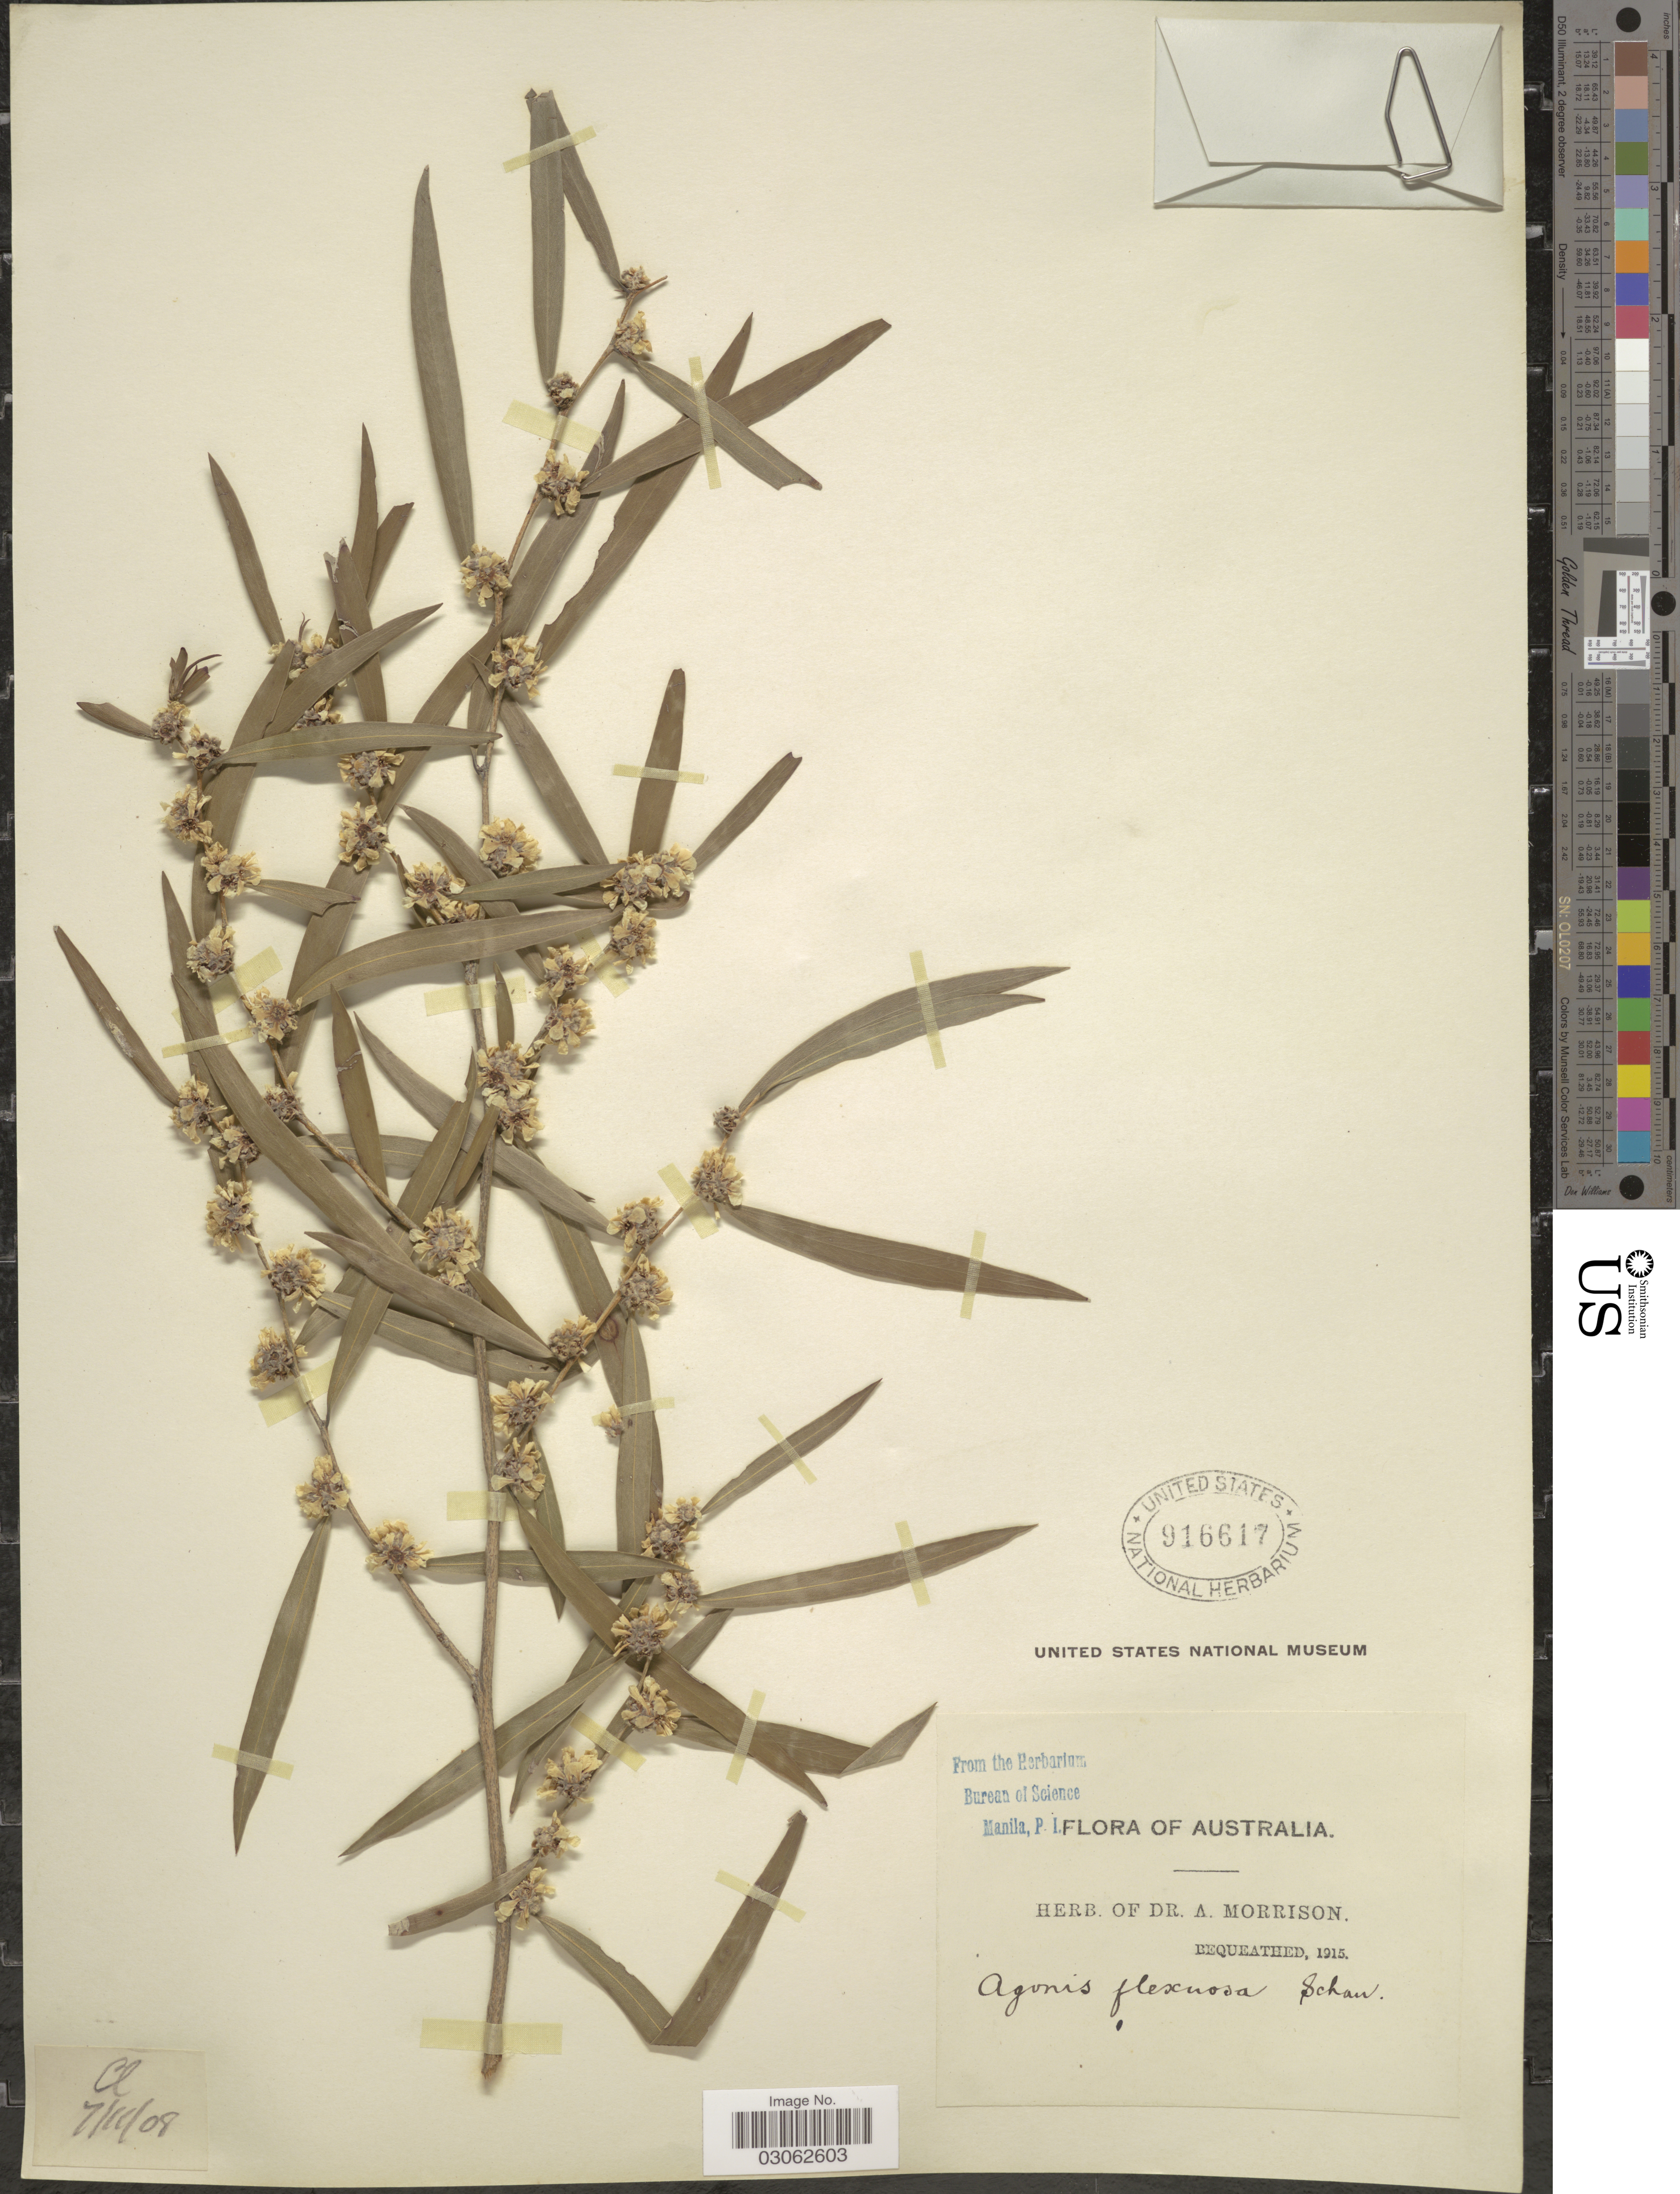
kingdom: Plantae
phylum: Tracheophyta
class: Magnoliopsida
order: Myrtales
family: Myrtaceae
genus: Agonis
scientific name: Agonis flexuosa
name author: (Willd.) Sweet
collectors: ex herb. Dr. A. Morrison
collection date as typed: Transcribed d/m/y: 7/11/8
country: Australia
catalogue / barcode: US 916617